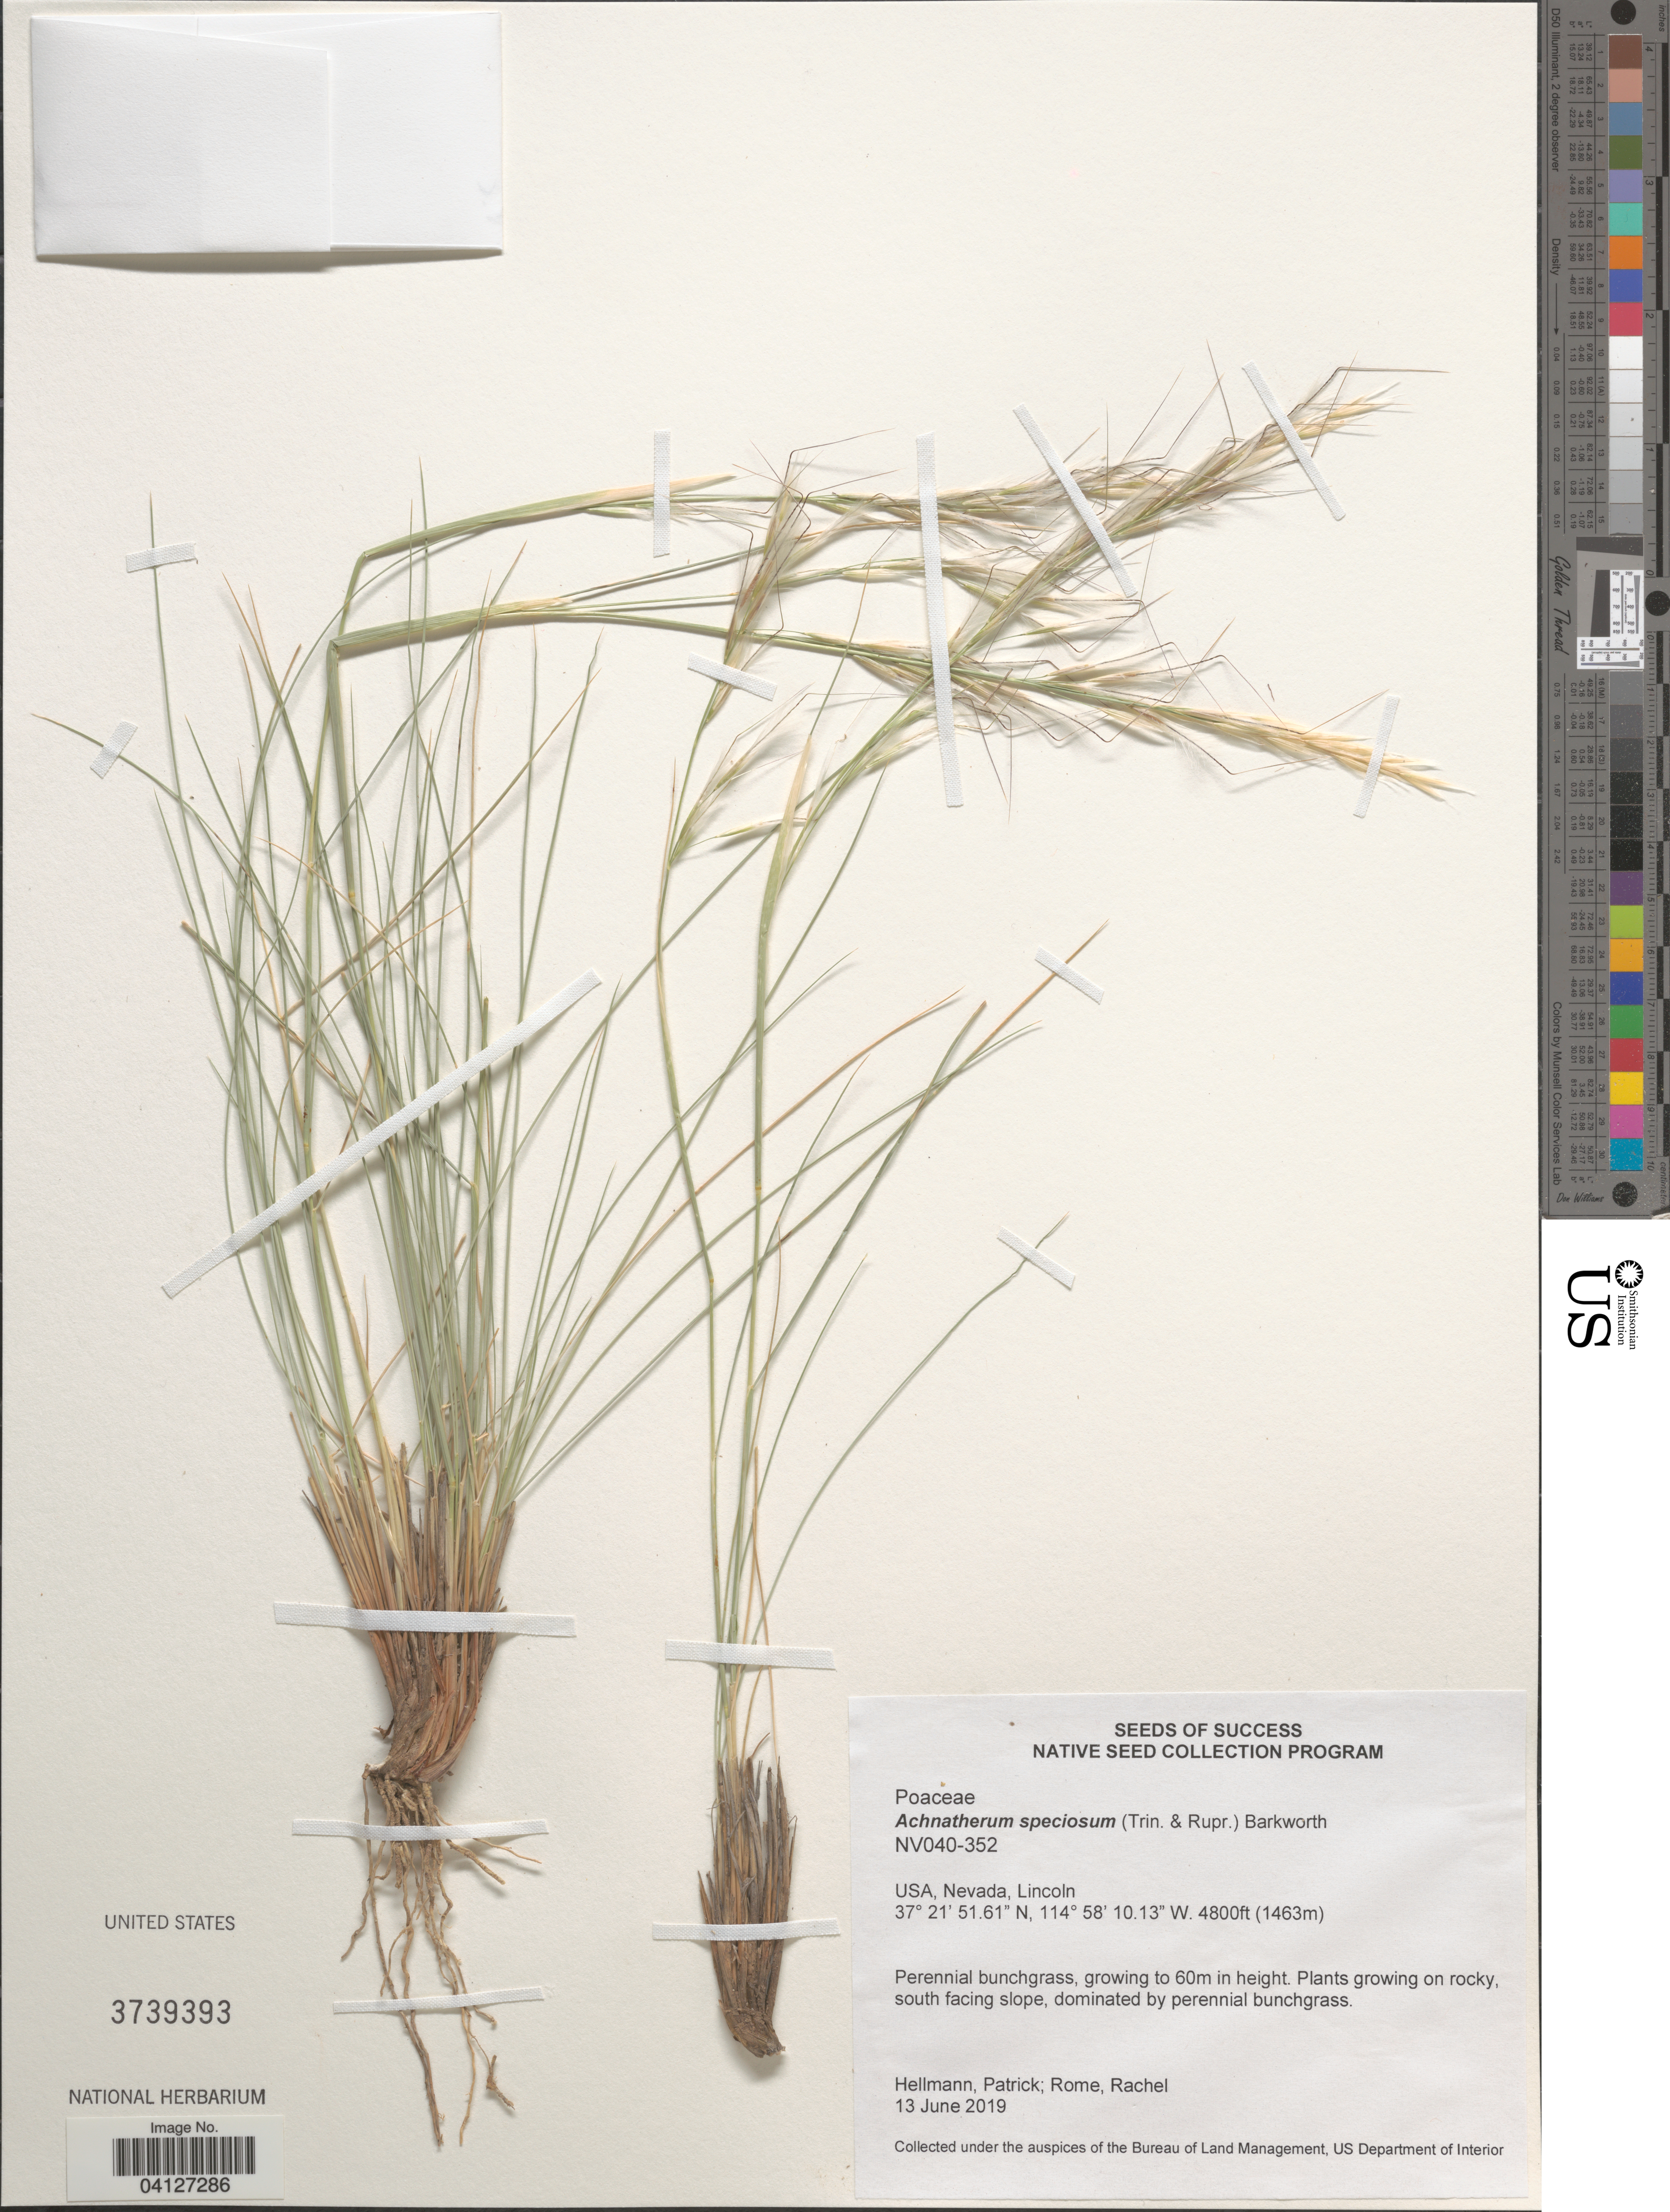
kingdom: Plantae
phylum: Tracheophyta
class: Liliopsida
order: Poales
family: Poaceae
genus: Achnatherum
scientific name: Achnatherum speciosum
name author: (Trin. & Rupr.) Barkworth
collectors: P. Hellmann & R. Rome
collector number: NV040-352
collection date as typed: Transcribed d/m/y: 13/6/2019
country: United States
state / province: Nevada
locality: Lincoln.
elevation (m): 1463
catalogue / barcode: US 3739393